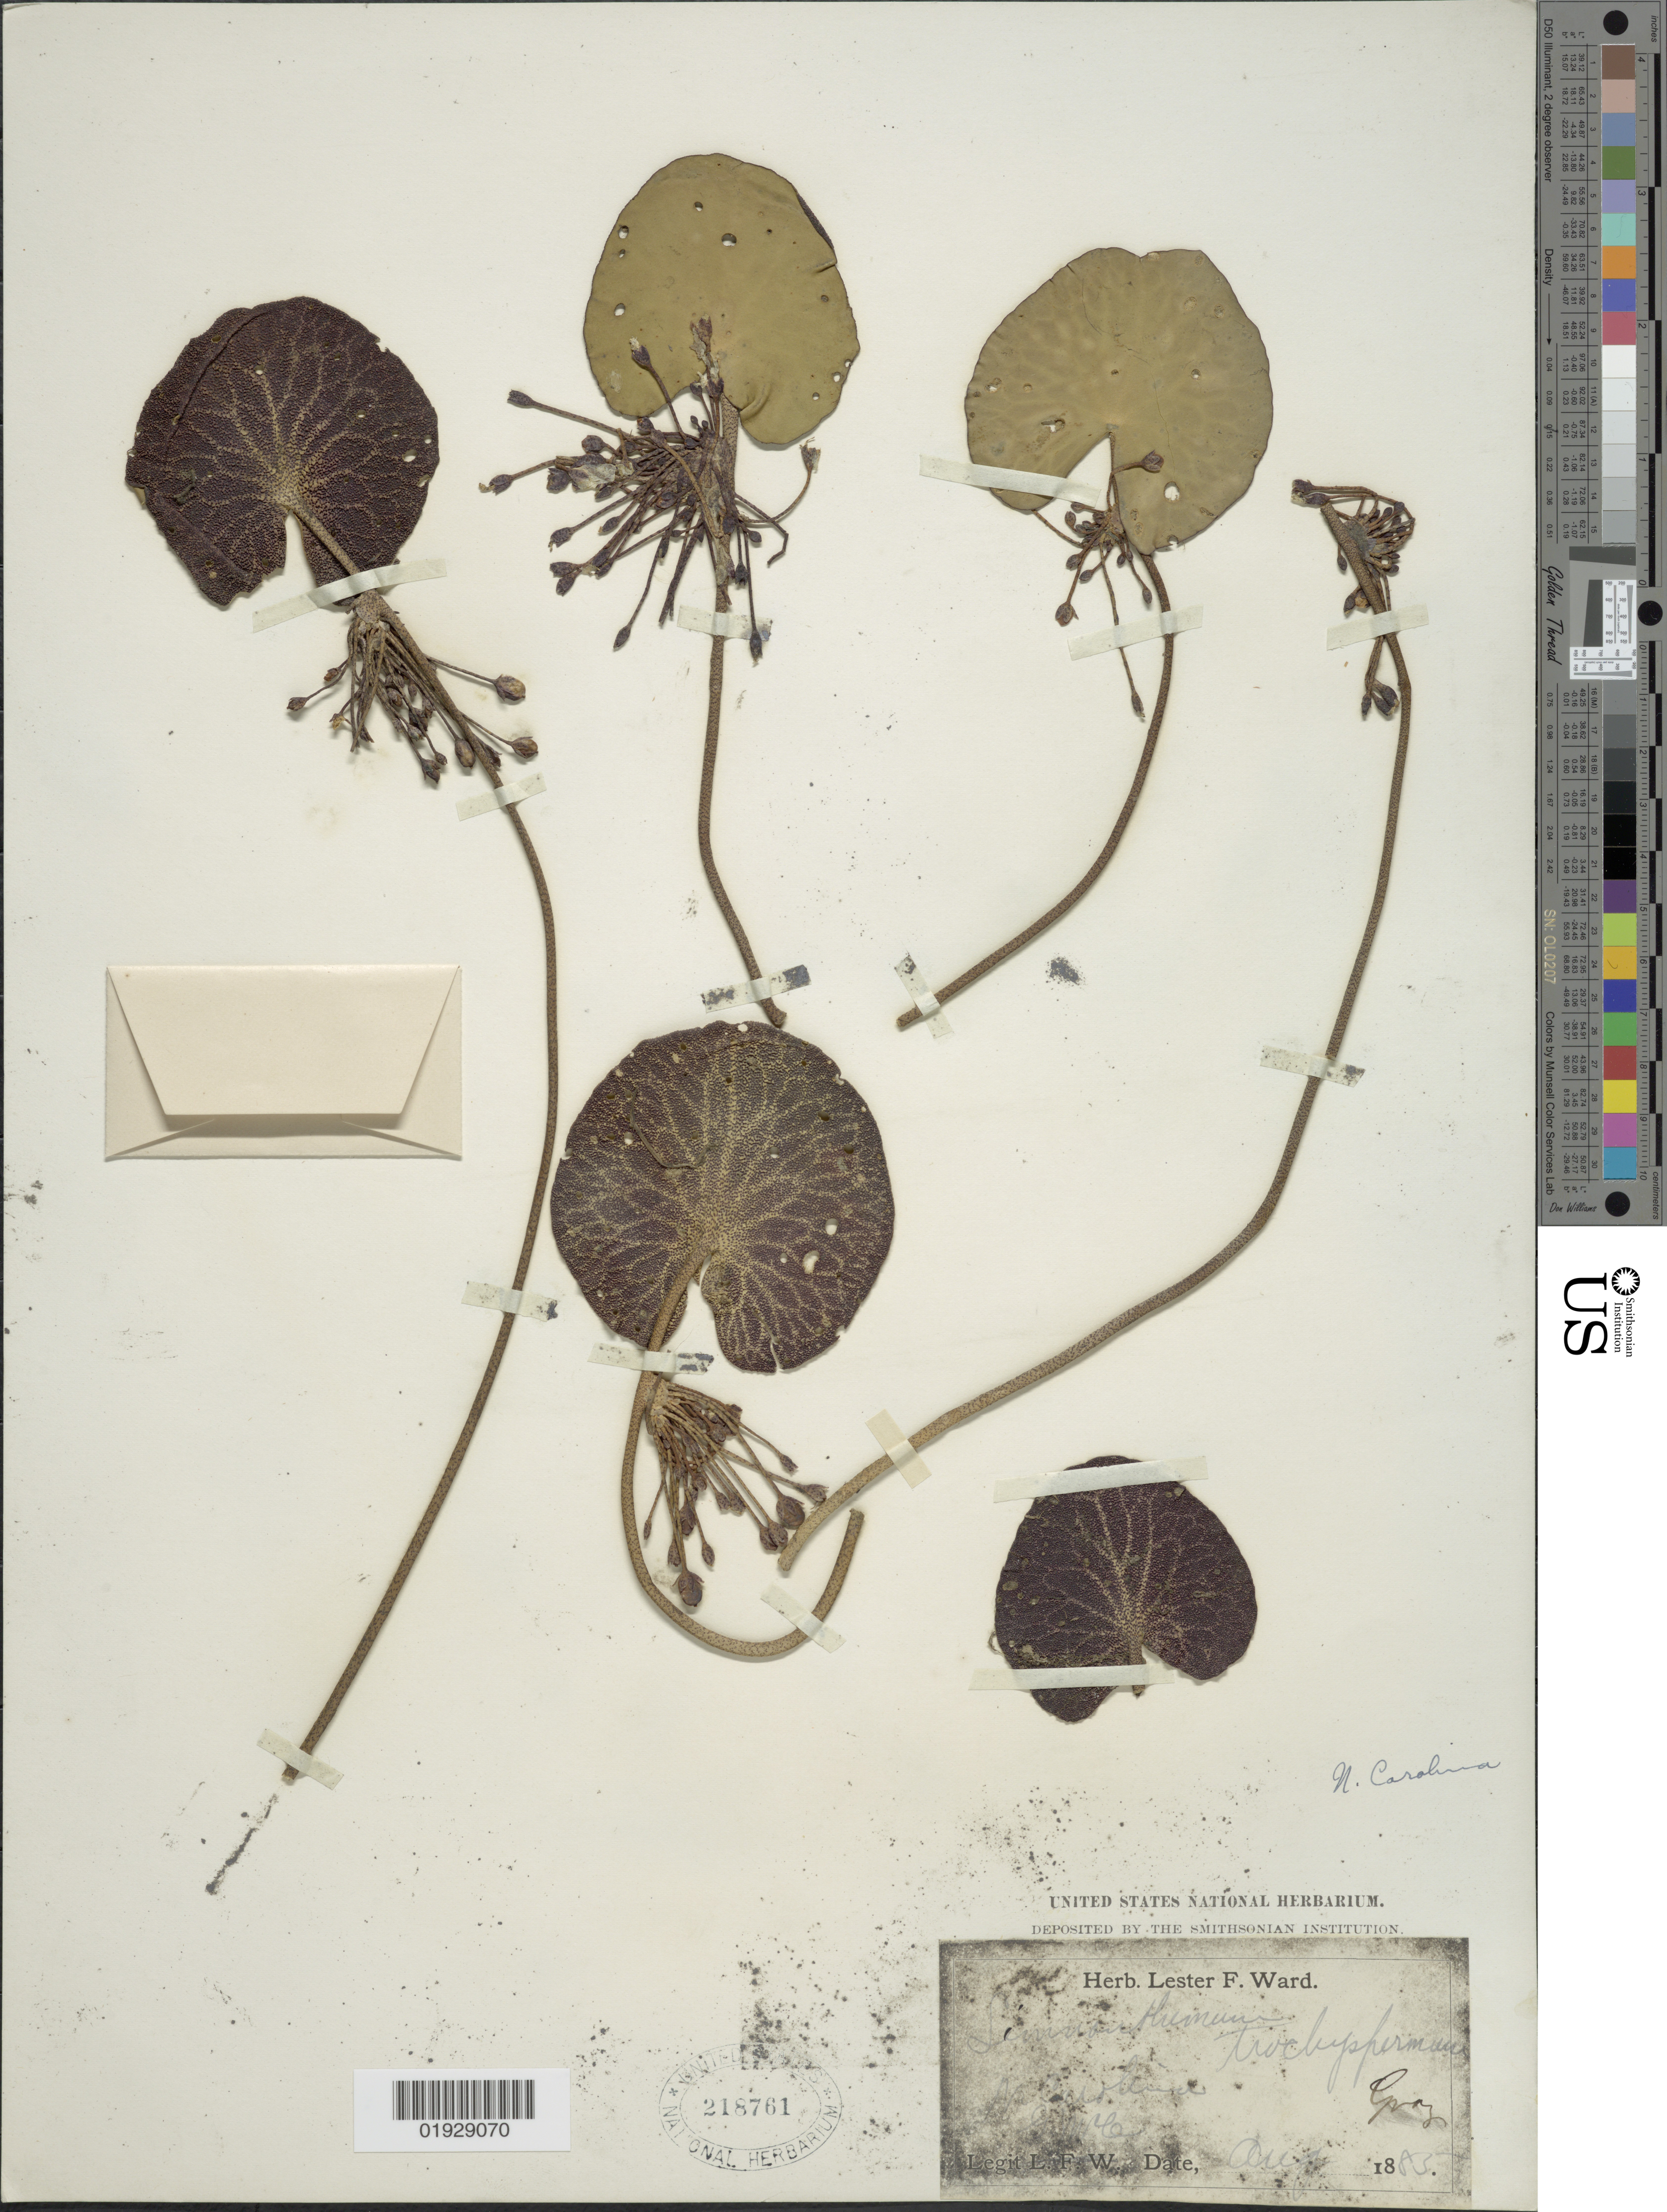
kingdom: Plantae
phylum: Tracheophyta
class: Magnoliopsida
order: Asterales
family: Menyanthaceae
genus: Nymphoides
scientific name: Nymphoides aquatica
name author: (J.F. Gmel.) Kuntze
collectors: L. F. Ward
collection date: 1885-08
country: United States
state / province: North Carolina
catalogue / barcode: US 218761